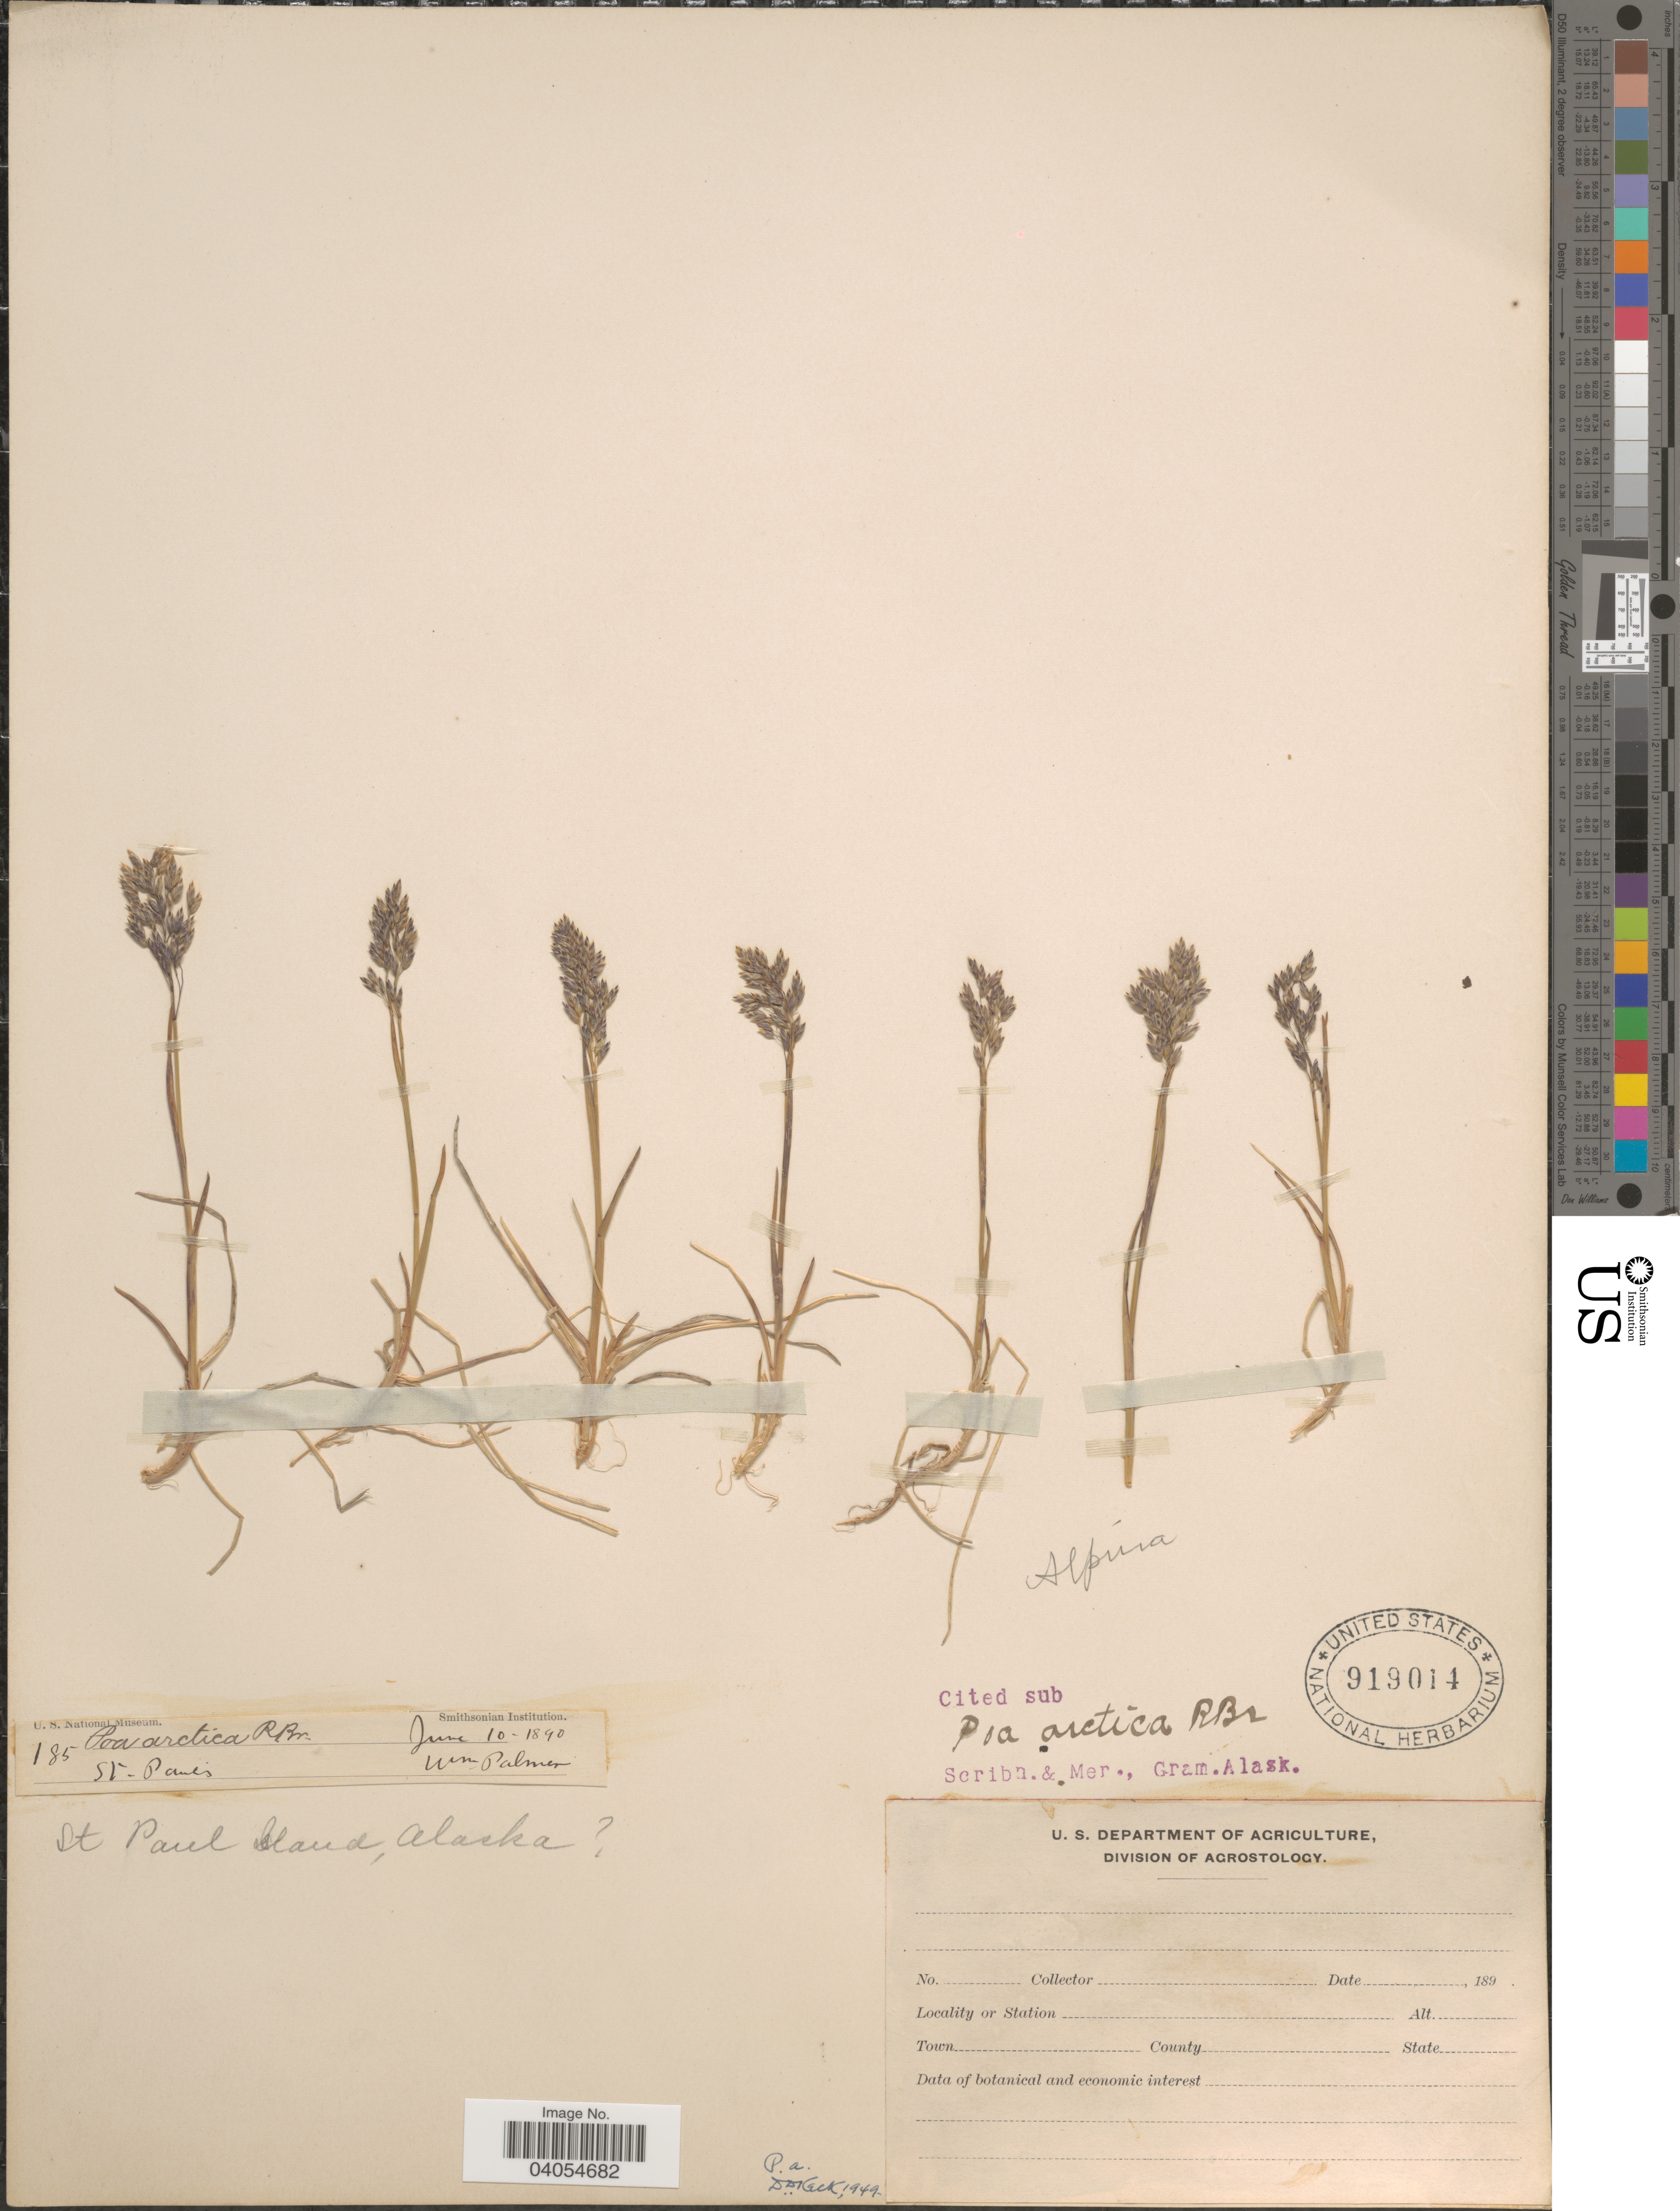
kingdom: Plantae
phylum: Tracheophyta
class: Liliopsida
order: Poales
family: Poaceae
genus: Poa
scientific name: Poa arctica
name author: R. Br.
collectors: W. Palmer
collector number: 185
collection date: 1890-06-10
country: United States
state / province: Alaska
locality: St. Pauls. St. Paul Island.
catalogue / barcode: US 919014